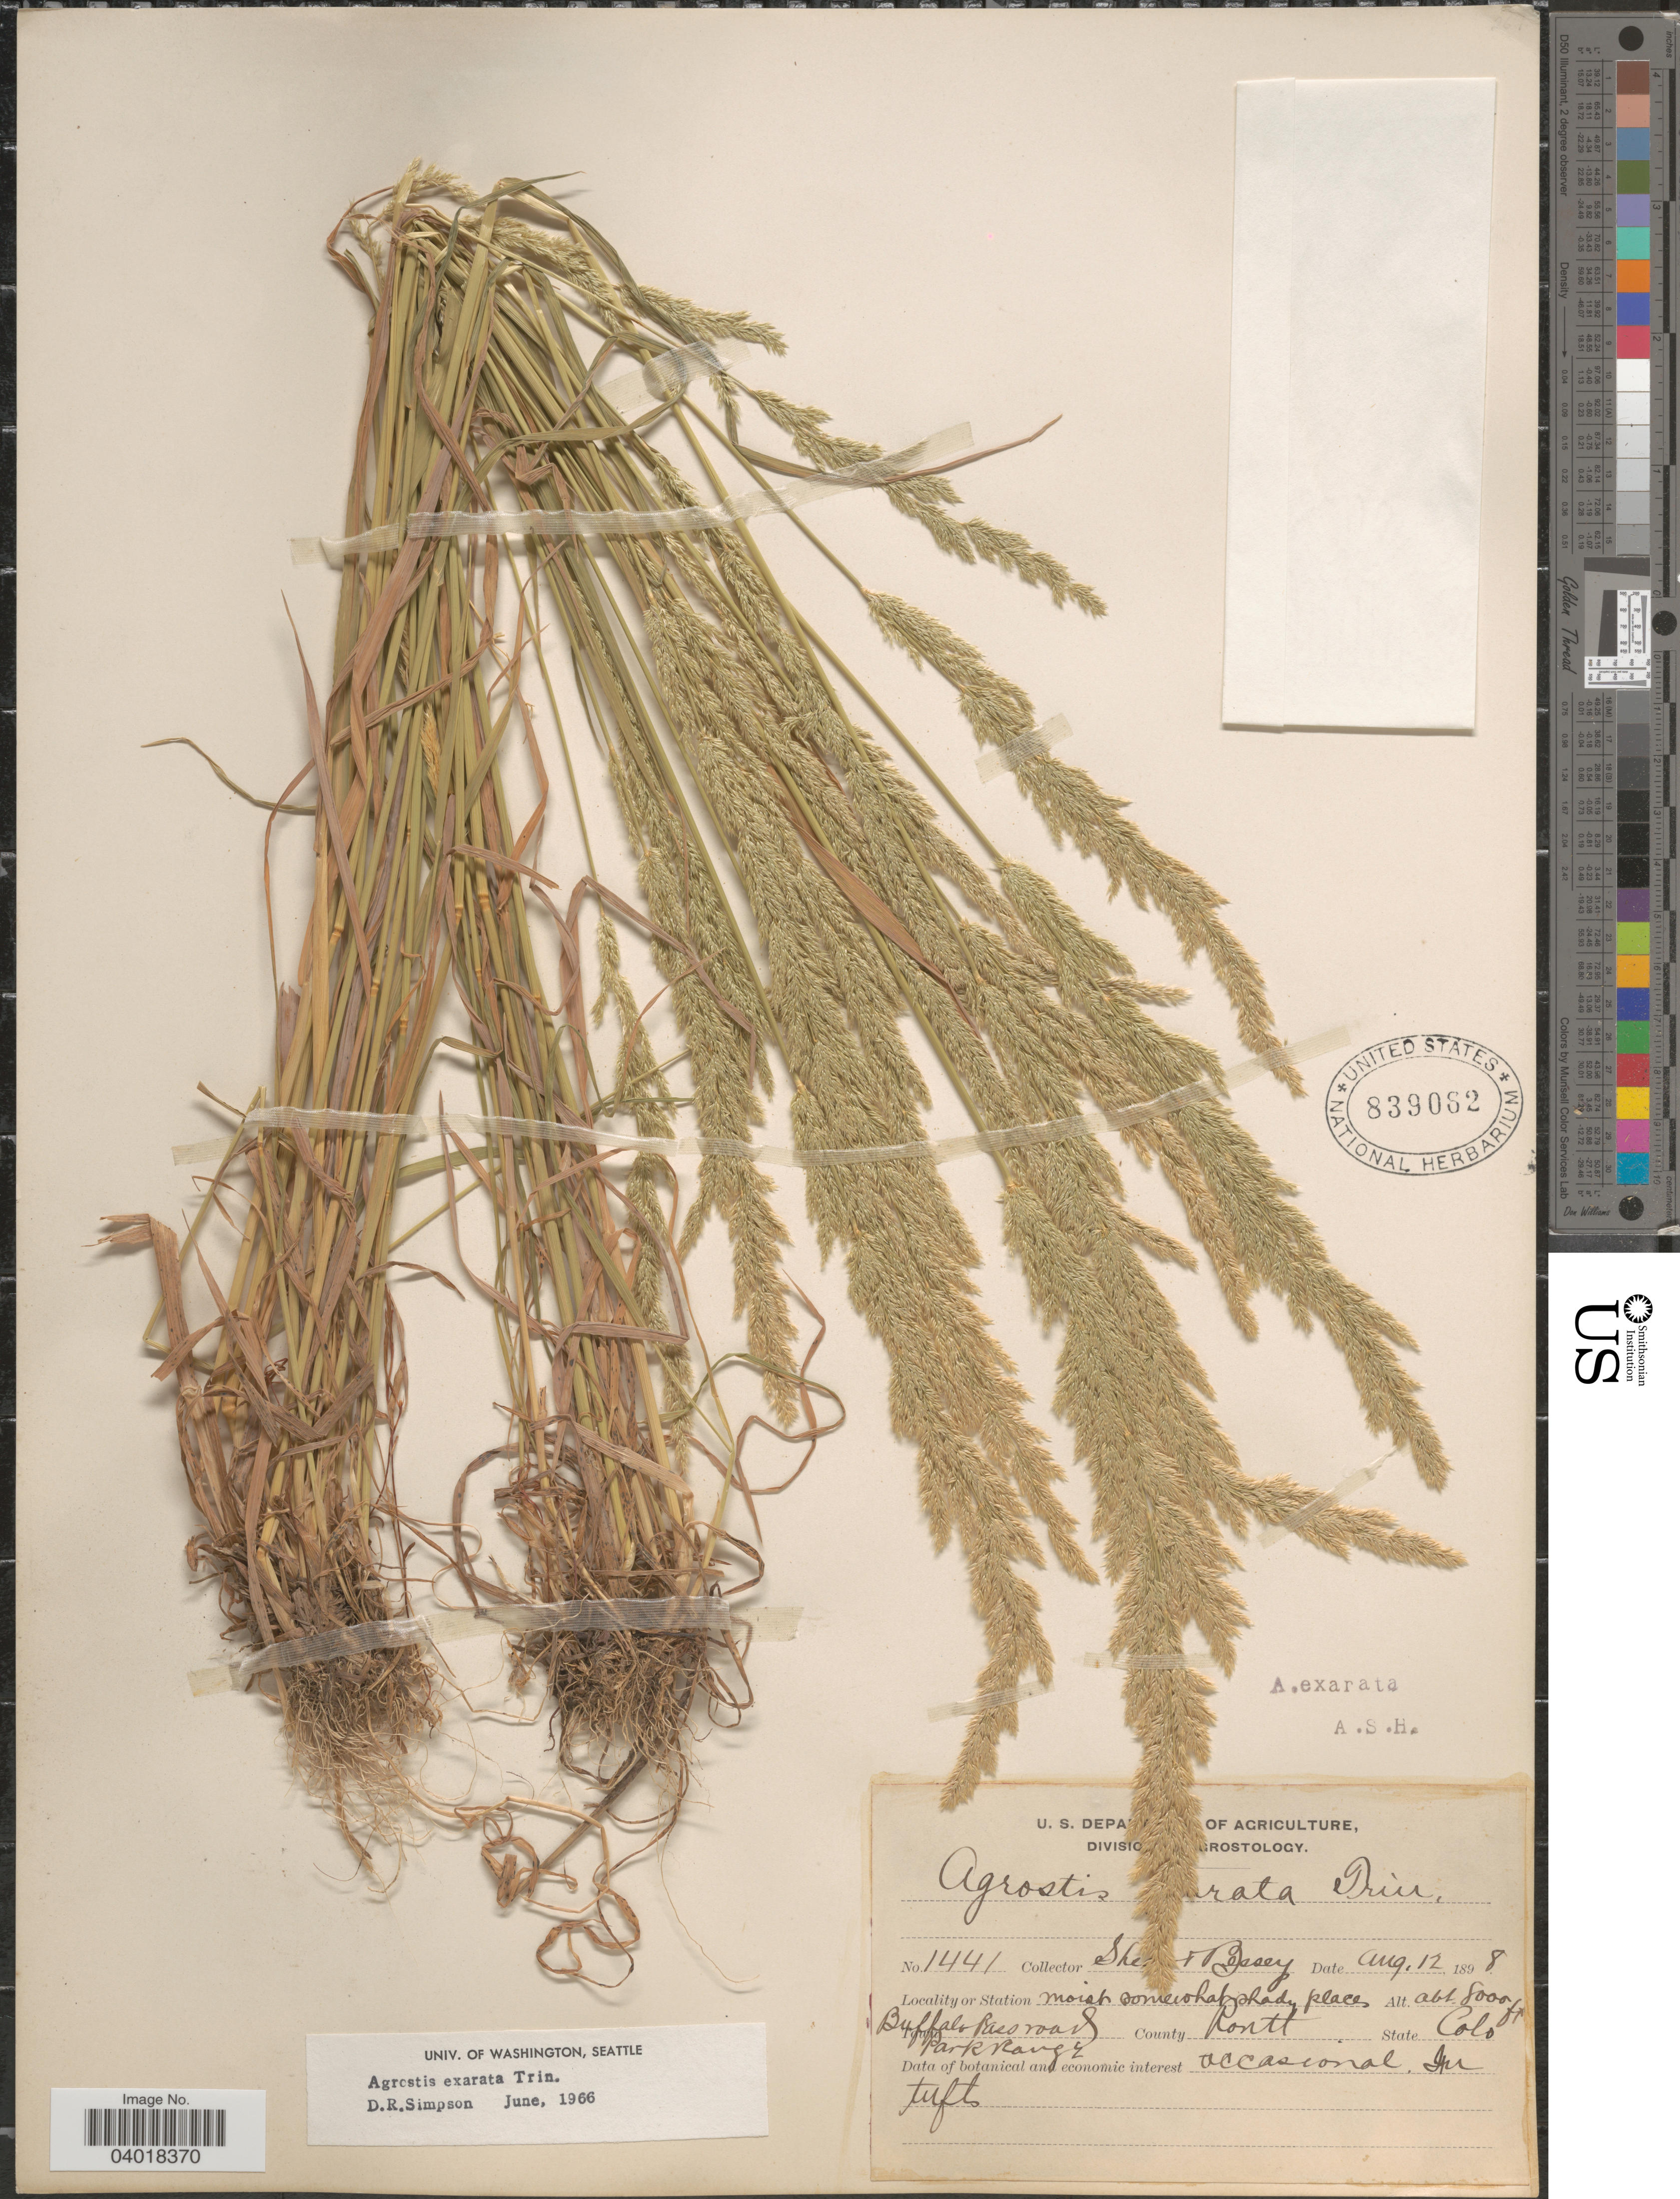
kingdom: Plantae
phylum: Tracheophyta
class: Liliopsida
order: Poales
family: Poaceae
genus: Agrostis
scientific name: Agrostis exarata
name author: Trin.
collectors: -- Shear & -. Bessey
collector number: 1441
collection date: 1898-08-12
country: United States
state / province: Colorado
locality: Town Buffalo Pass road. Park Range. County Routt.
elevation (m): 2438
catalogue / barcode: US 839062